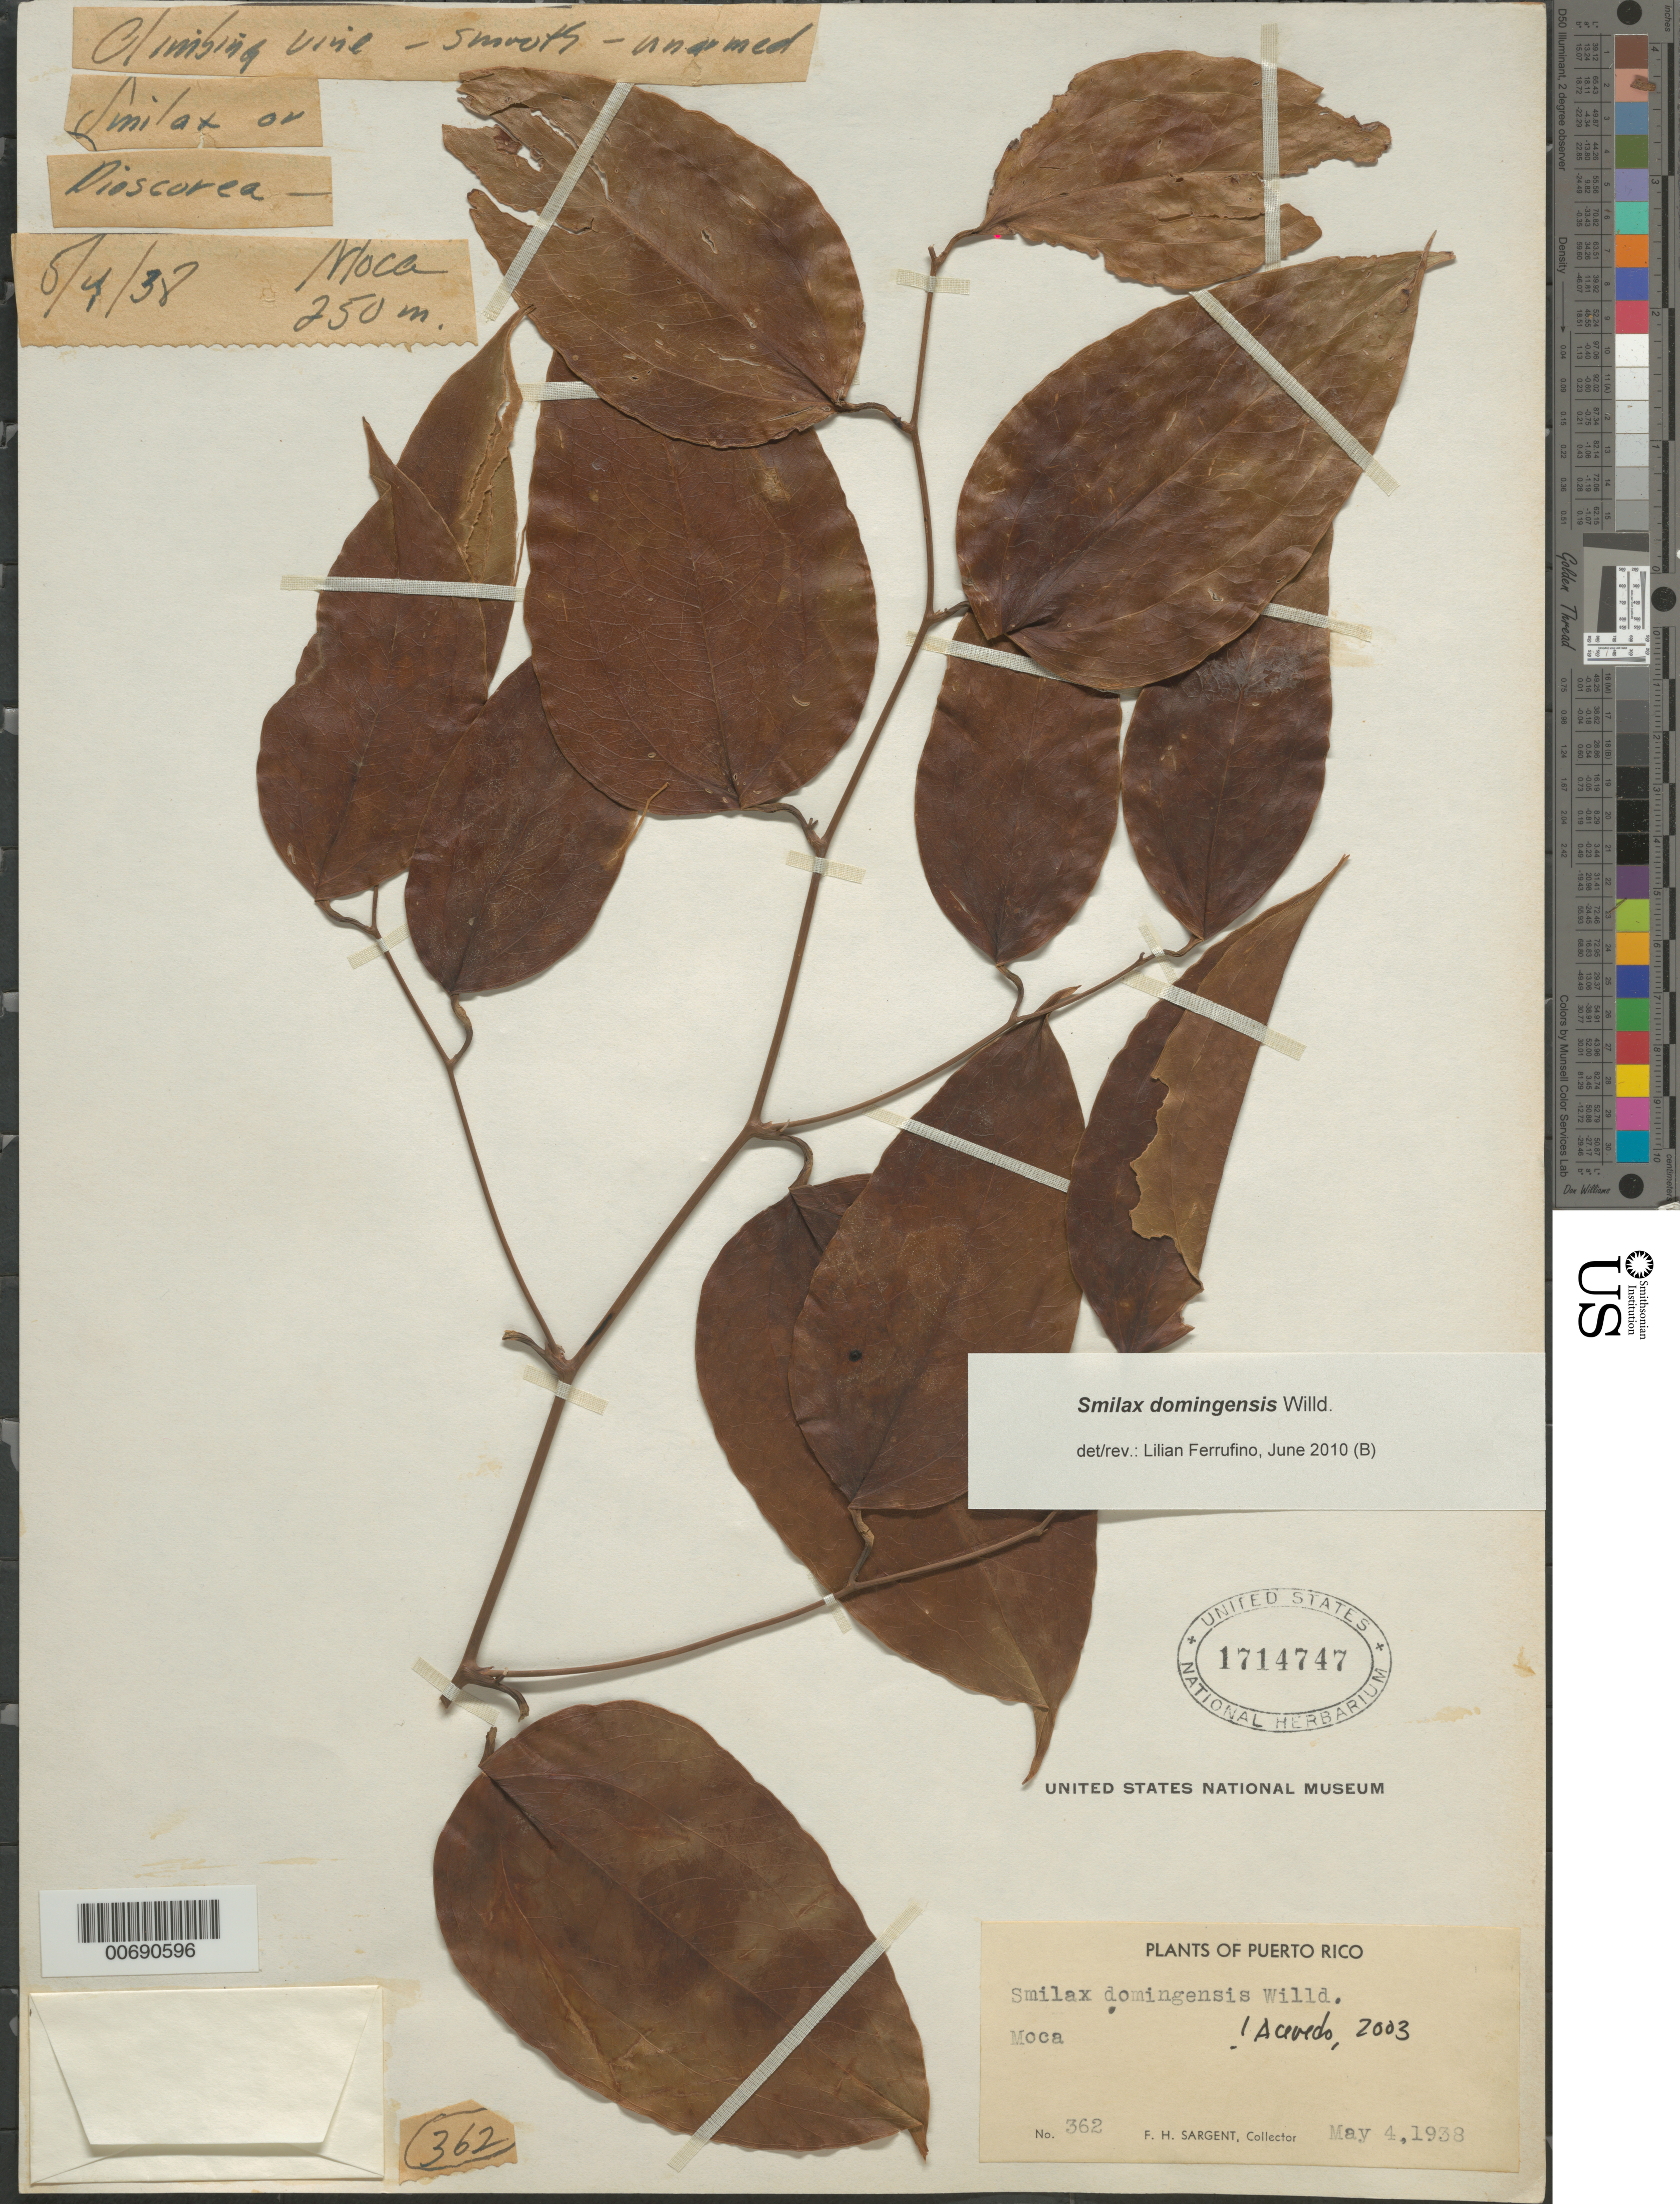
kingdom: Plantae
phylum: Tracheophyta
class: Liliopsida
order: Liliales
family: Smilacaceae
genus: Smilax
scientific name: Smilax domingensis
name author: Willd.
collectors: F. H. Sargent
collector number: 362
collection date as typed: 04 May 1938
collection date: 1938-05-04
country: Puerto Rico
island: Greater Antilles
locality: Moca.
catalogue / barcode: US 1714747